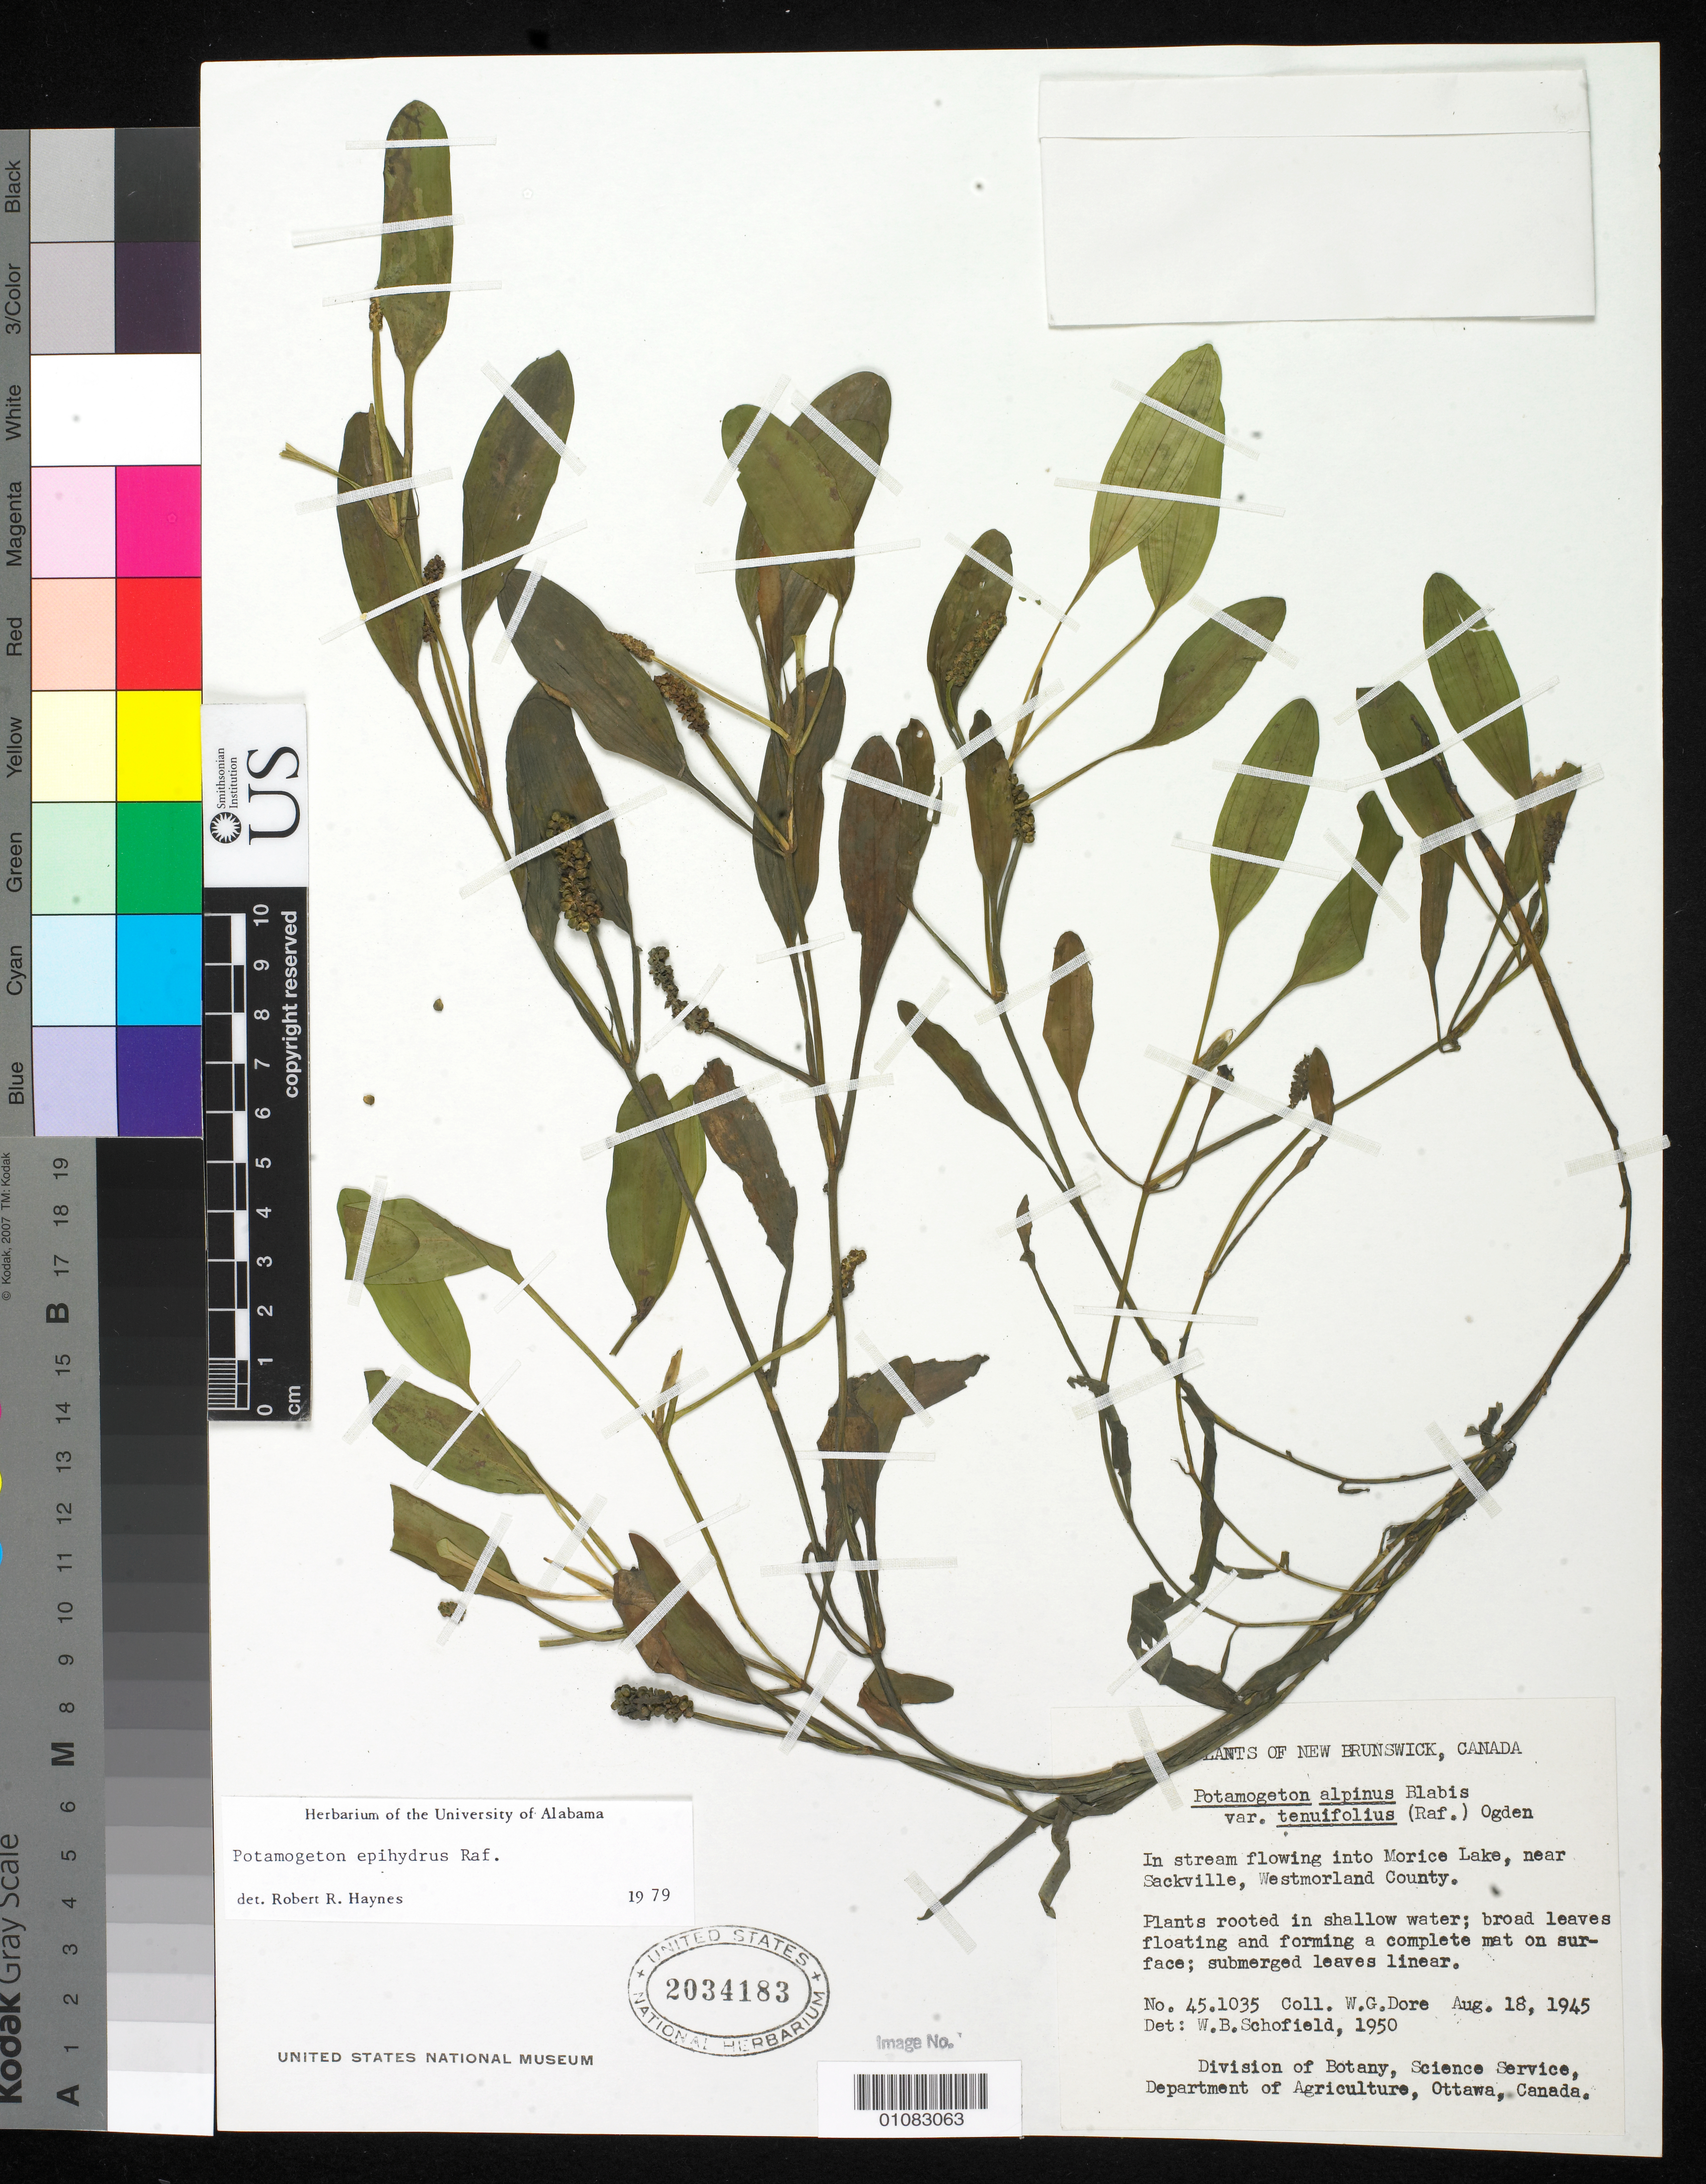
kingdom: Plantae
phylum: Tracheophyta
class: Liliopsida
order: Alismatales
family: Potamogetonaceae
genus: Potamogeton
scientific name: Potamogeton epihydrus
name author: Raf.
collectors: W. Dore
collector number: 45.1035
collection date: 1945-08-18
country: Canada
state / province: New Brunswick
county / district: Westmorland County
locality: near Sackville, stream flowing into Morice Lake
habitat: In stream flowing into lake.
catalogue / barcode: US 2034183